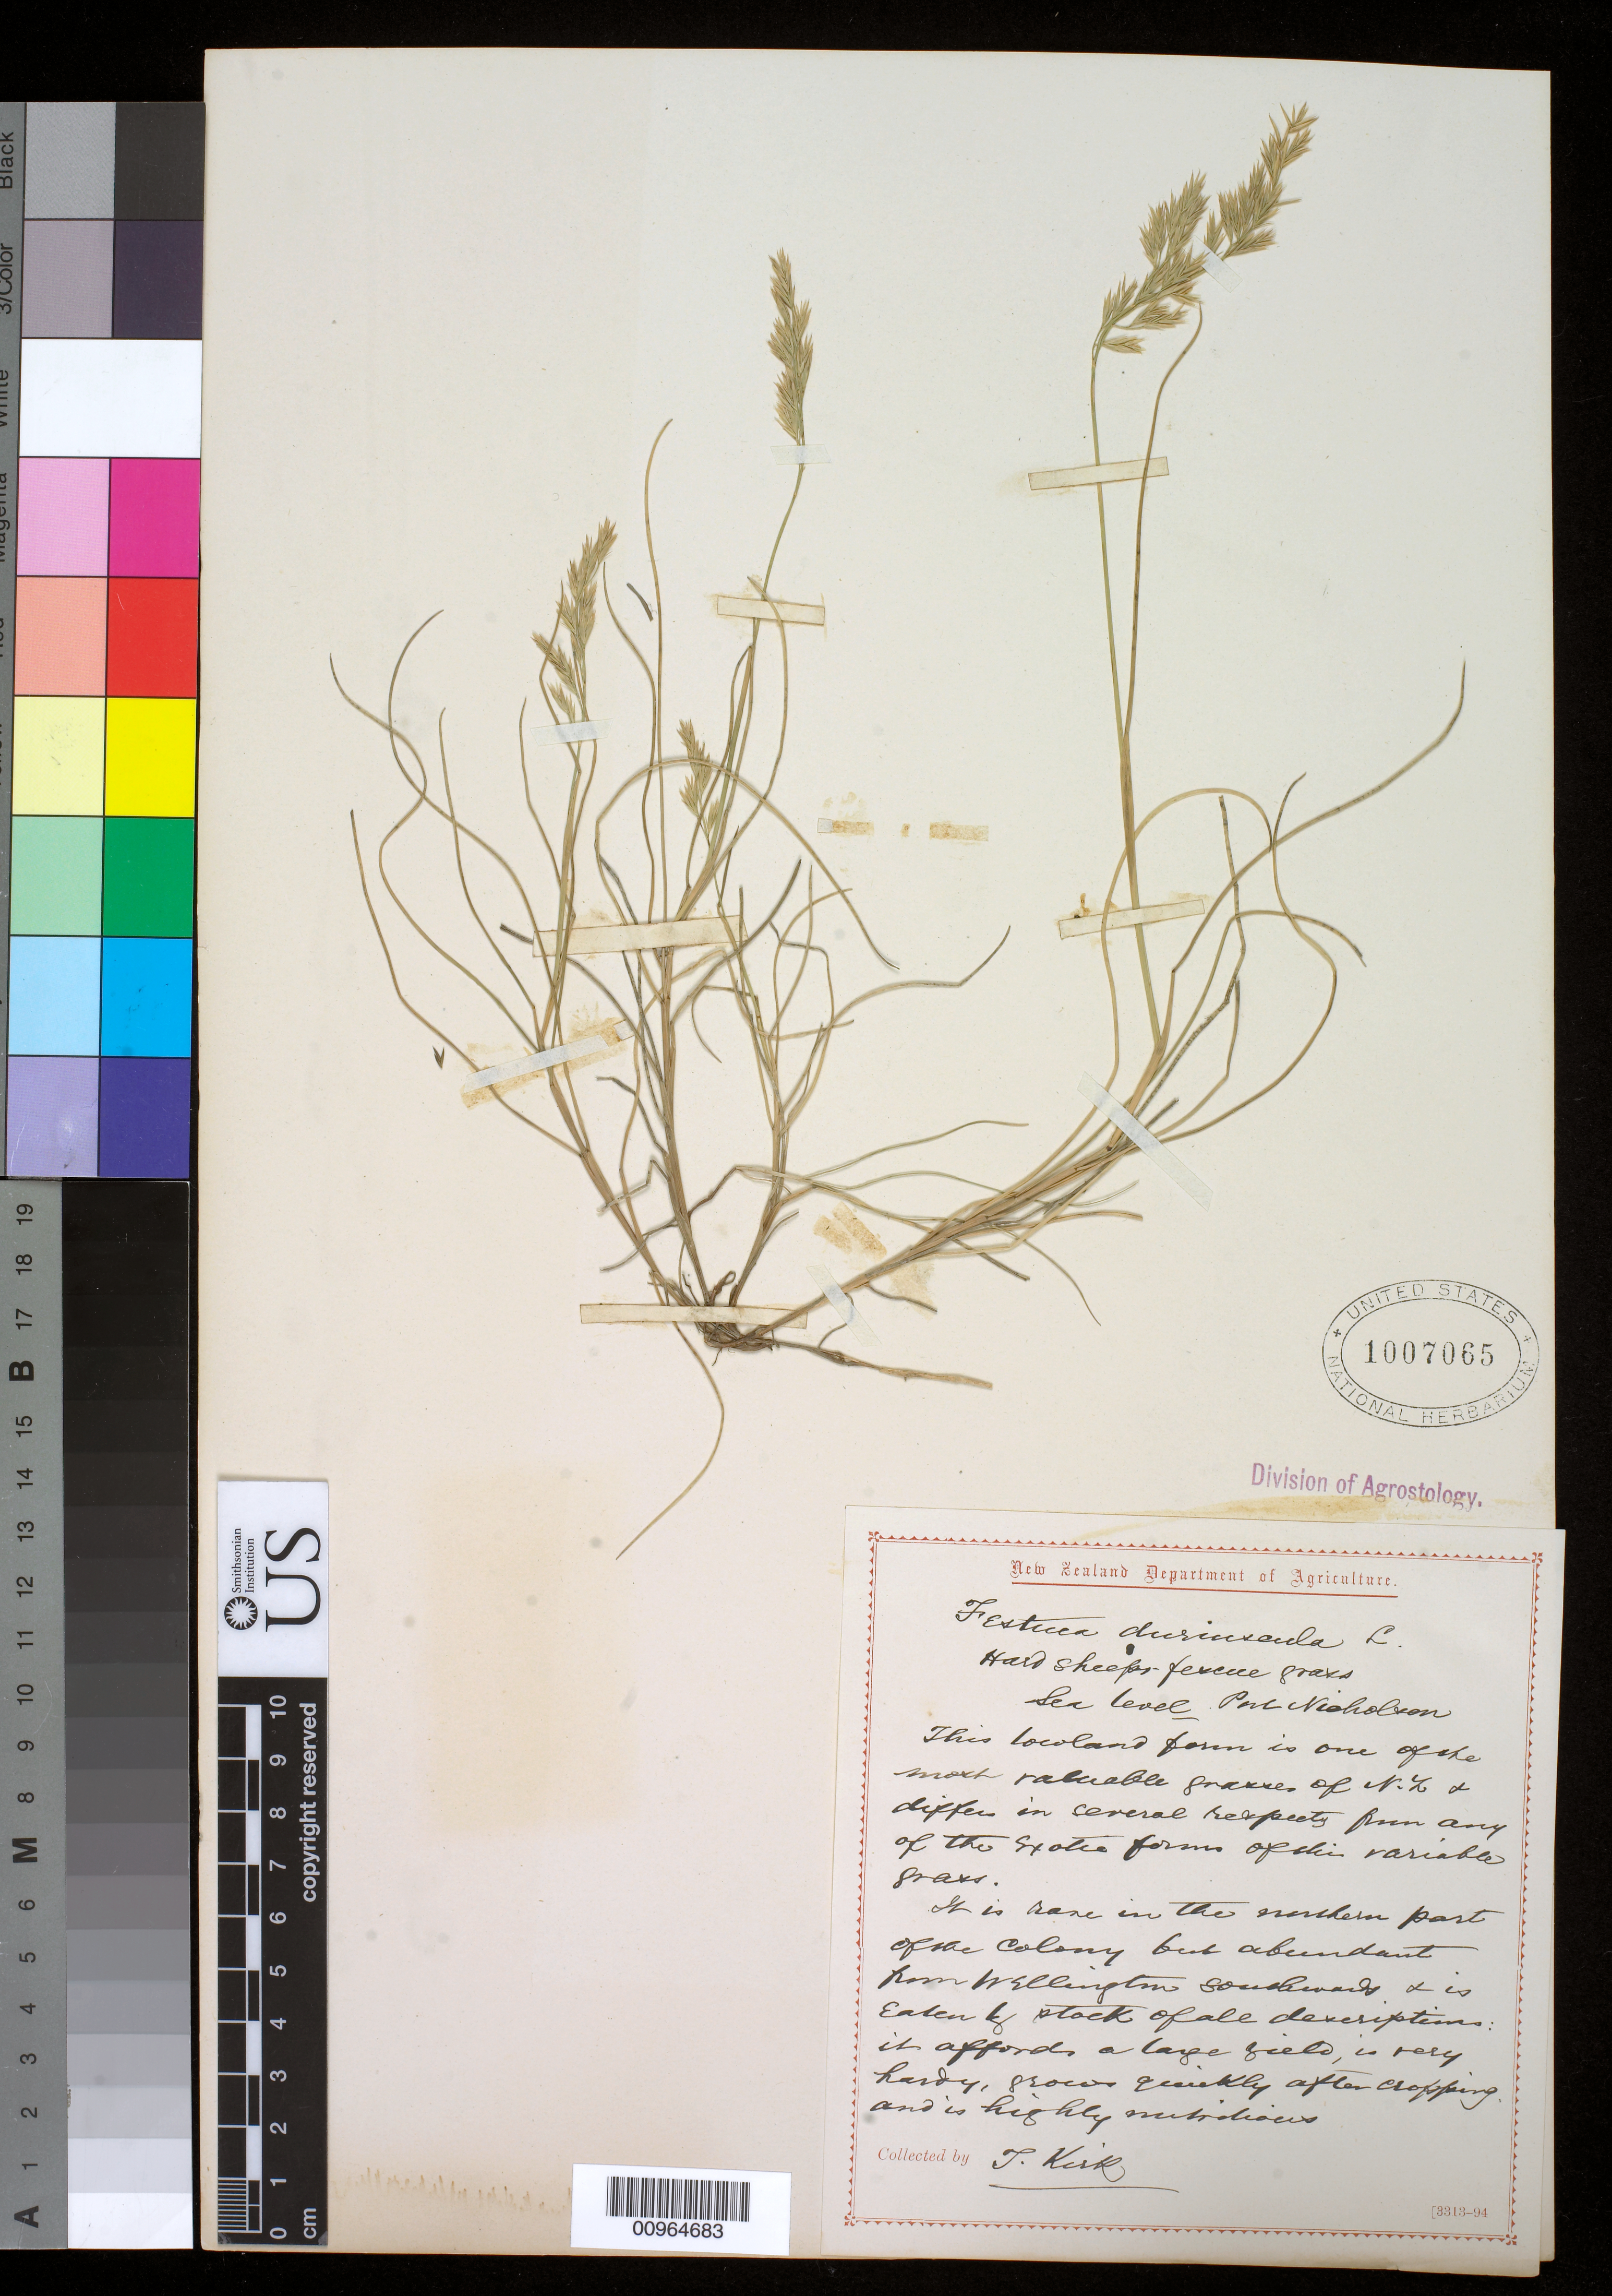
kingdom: Plantae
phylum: Tracheophyta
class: Liliopsida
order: Poales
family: Poaceae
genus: Festuca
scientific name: Festuca rubra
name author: L.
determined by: Poaceae Reorganization Project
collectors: T. Kirk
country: New Zealand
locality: Port Nicholson, abundant from Wellington southward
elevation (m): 0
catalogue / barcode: US 1007065